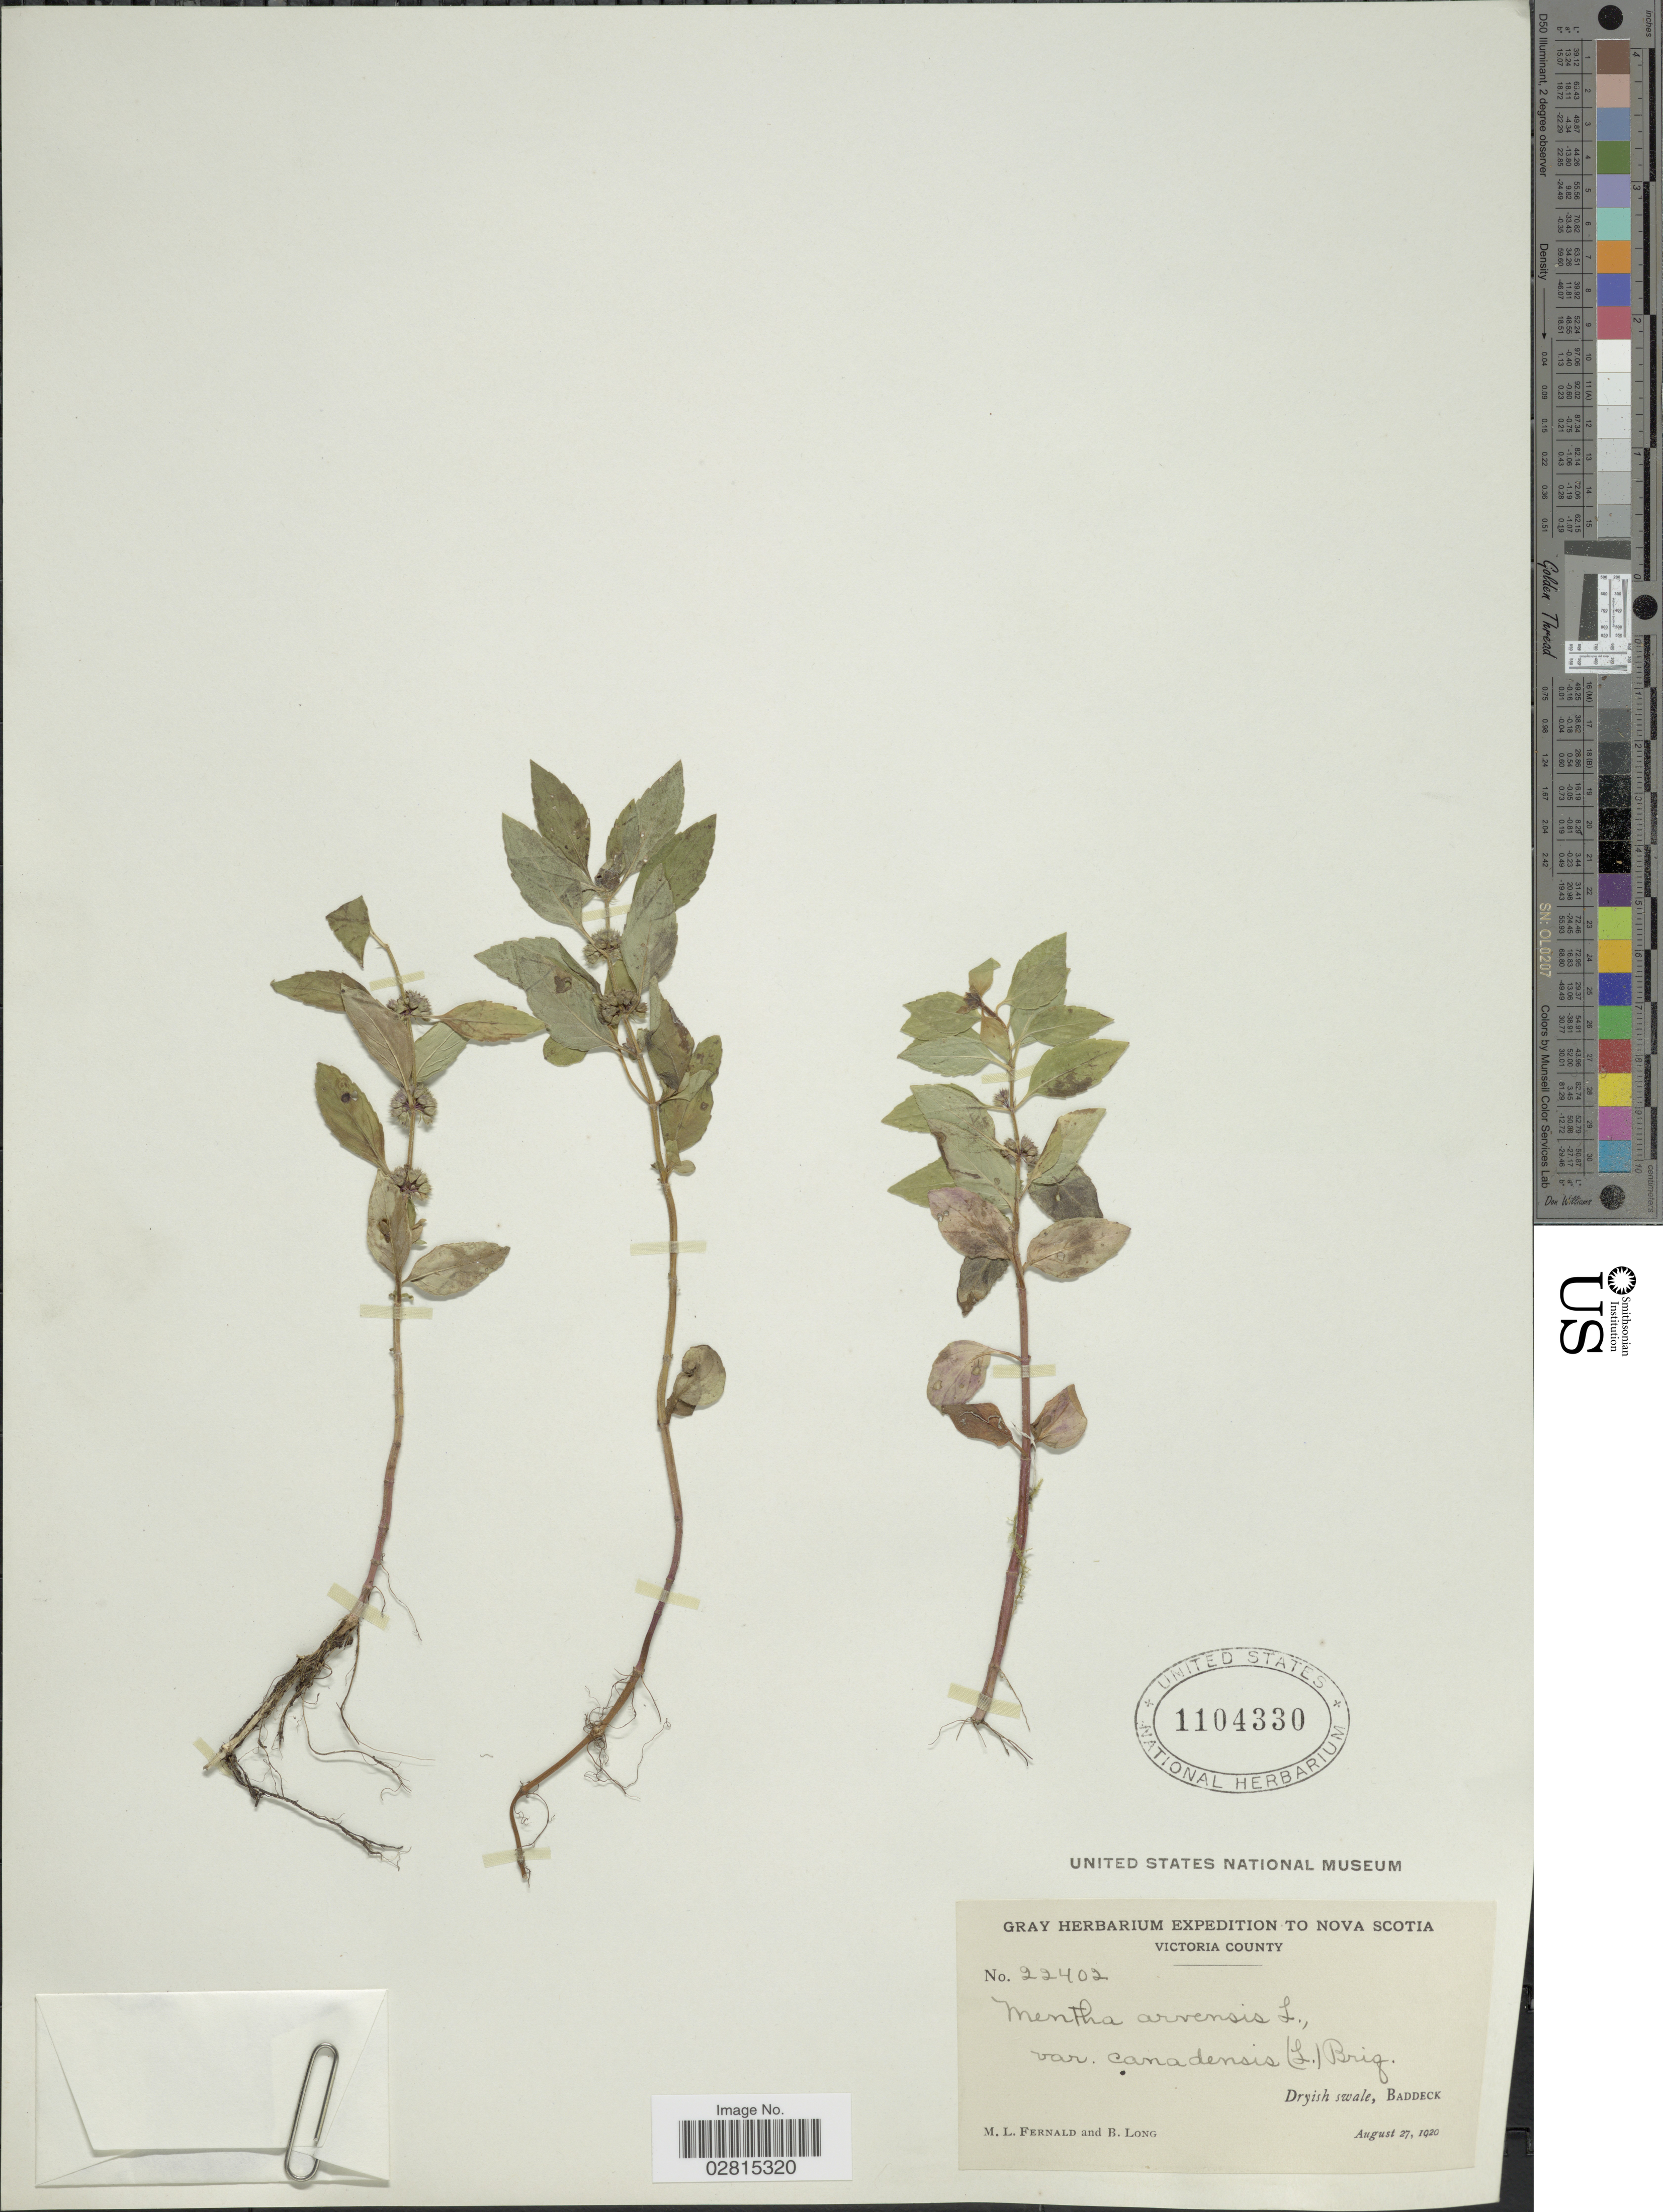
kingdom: Plantae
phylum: Tracheophyta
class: Magnoliopsida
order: Lamiales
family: Lamiaceae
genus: Mentha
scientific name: Mentha canadensis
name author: L.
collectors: M. L. Fernald & B. Long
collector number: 22402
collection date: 1920-08-27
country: Canada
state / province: Nova Scotia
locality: Victoria County. Dryish swale, Baddeck.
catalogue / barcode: US 1104330